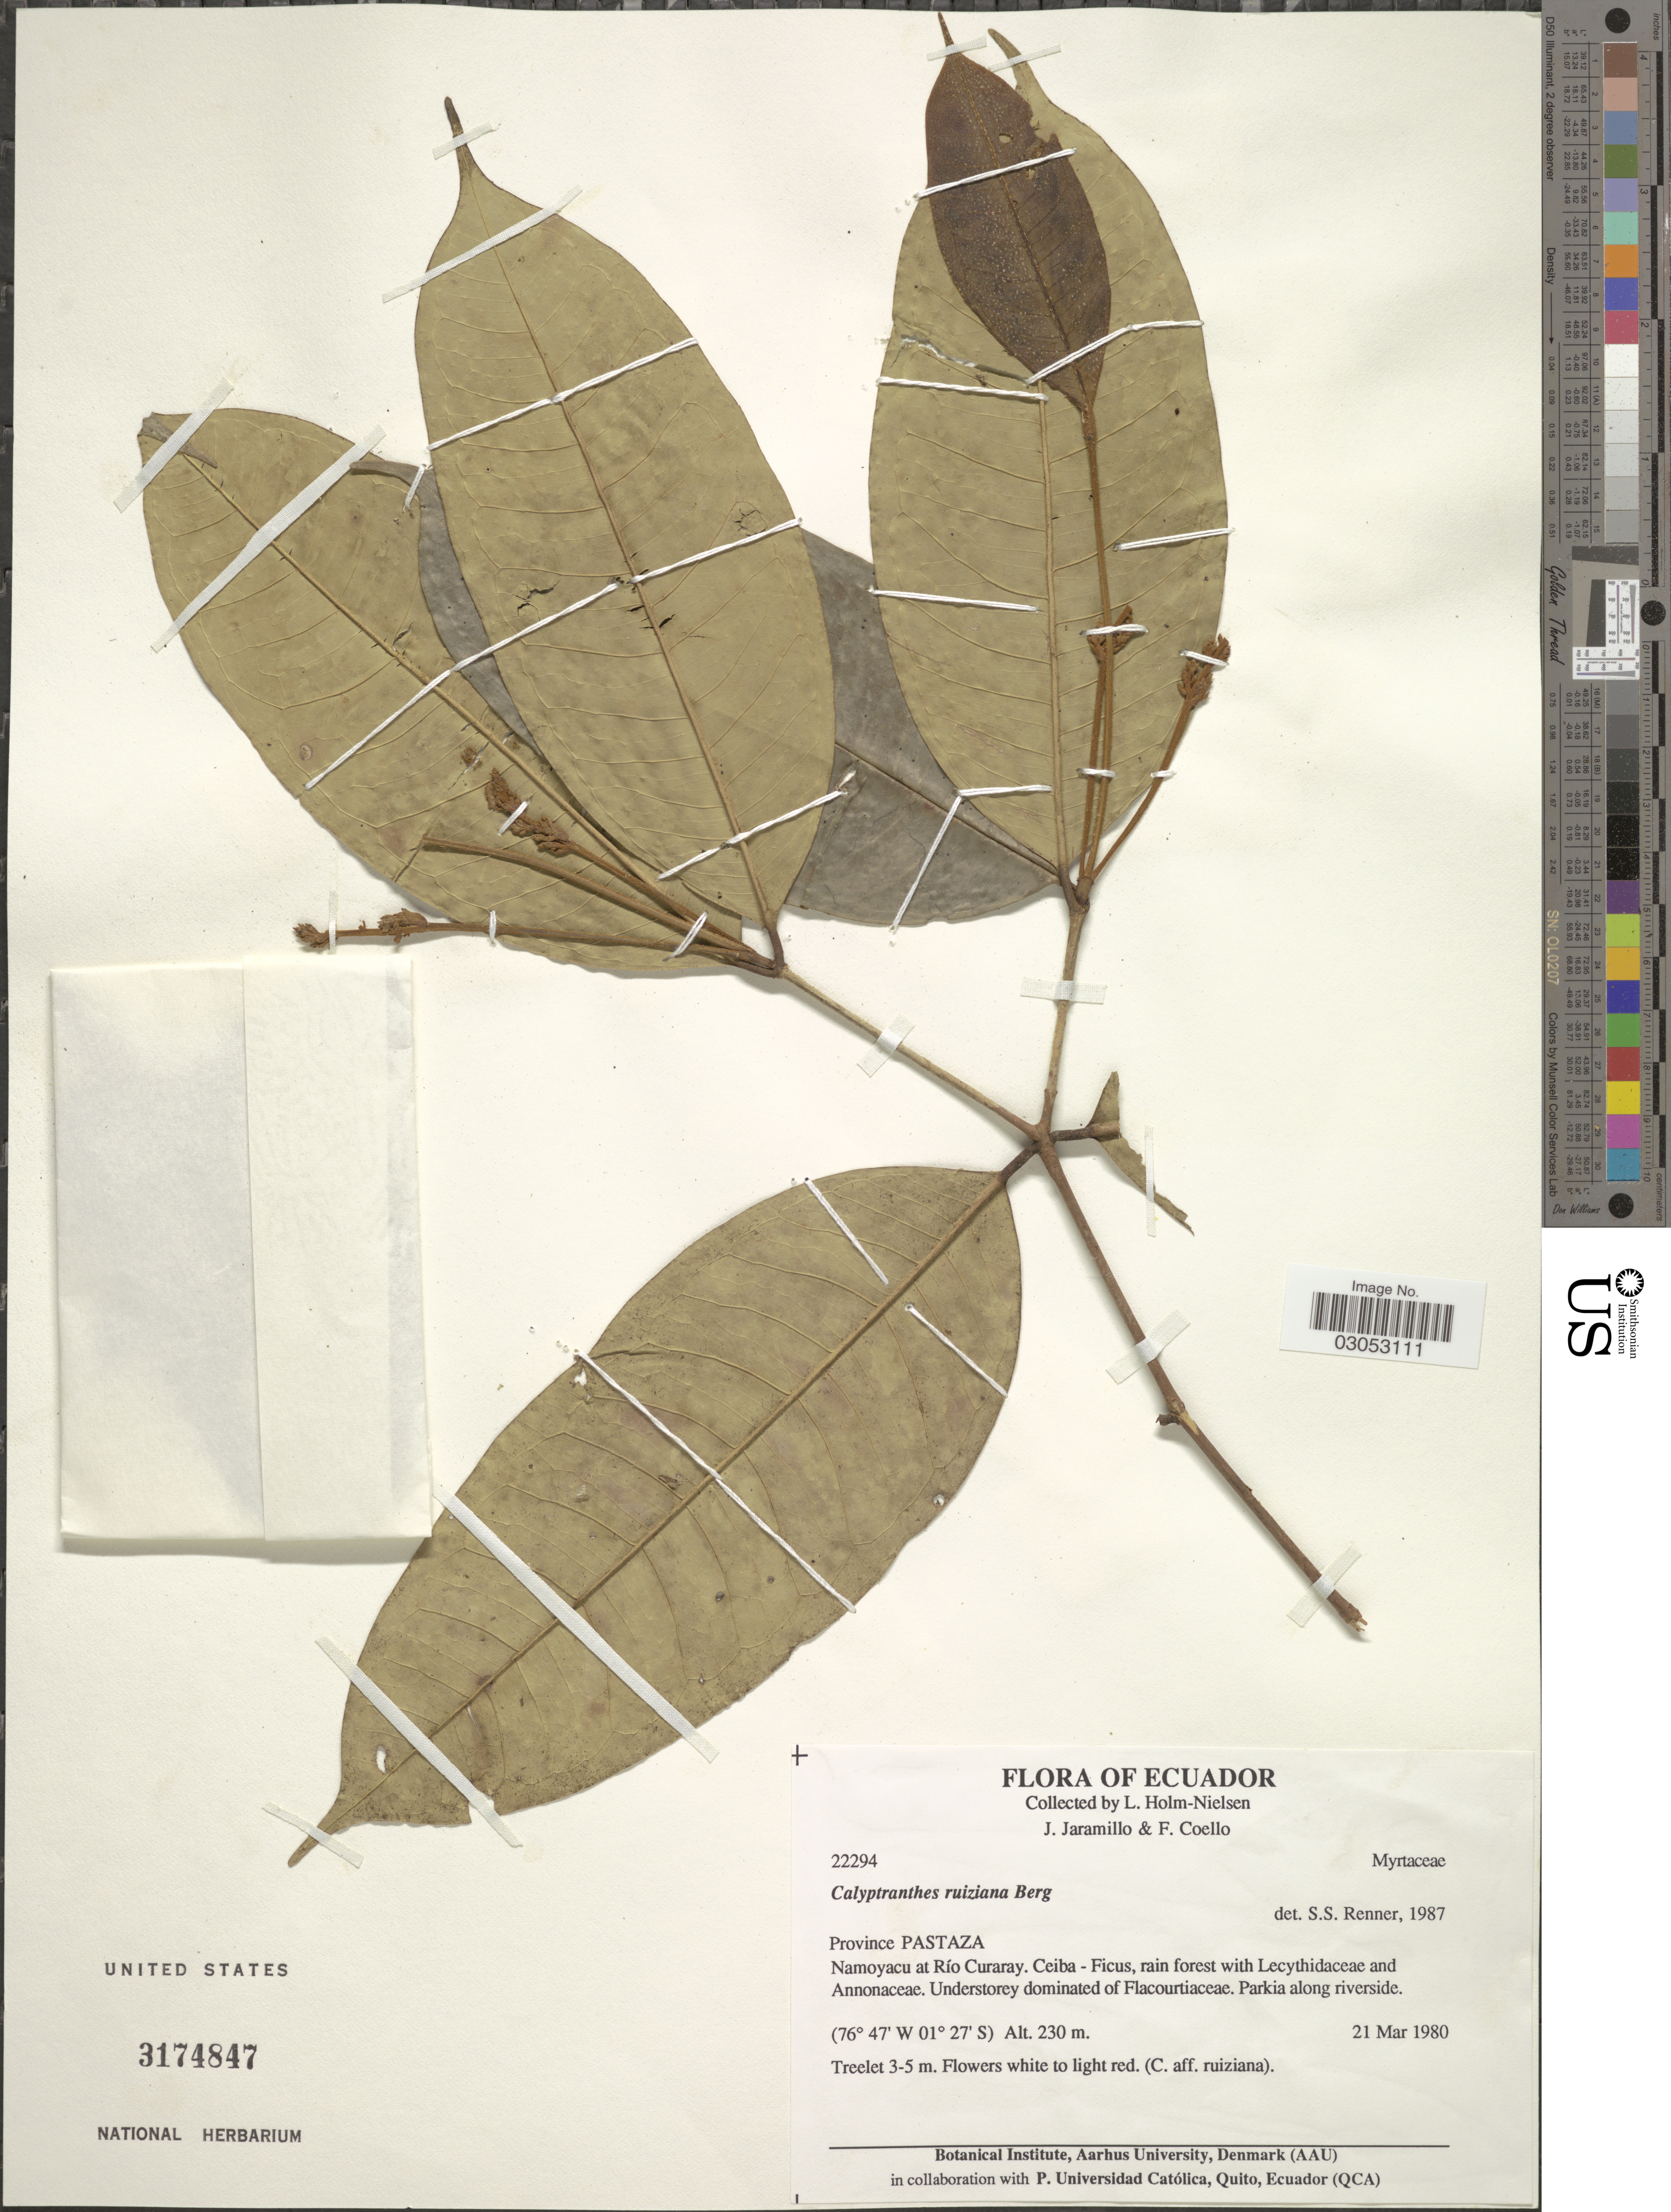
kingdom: Plantae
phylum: Tracheophyta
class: Magnoliopsida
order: Myrtales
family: Myrtaceae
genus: Myrcia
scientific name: Myrcia orientalis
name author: (B. Holst & M.L. Kawas.) G.P. Burton & E. Lucas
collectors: L. B. Holm-Nielsen, J. Jaramillo & F. Coello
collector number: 22294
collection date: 1980-03-21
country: Ecuador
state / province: Pastaza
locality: Namoyacu at Río Curaray. Ceiba - Ficus.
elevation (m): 230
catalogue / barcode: US 3174847